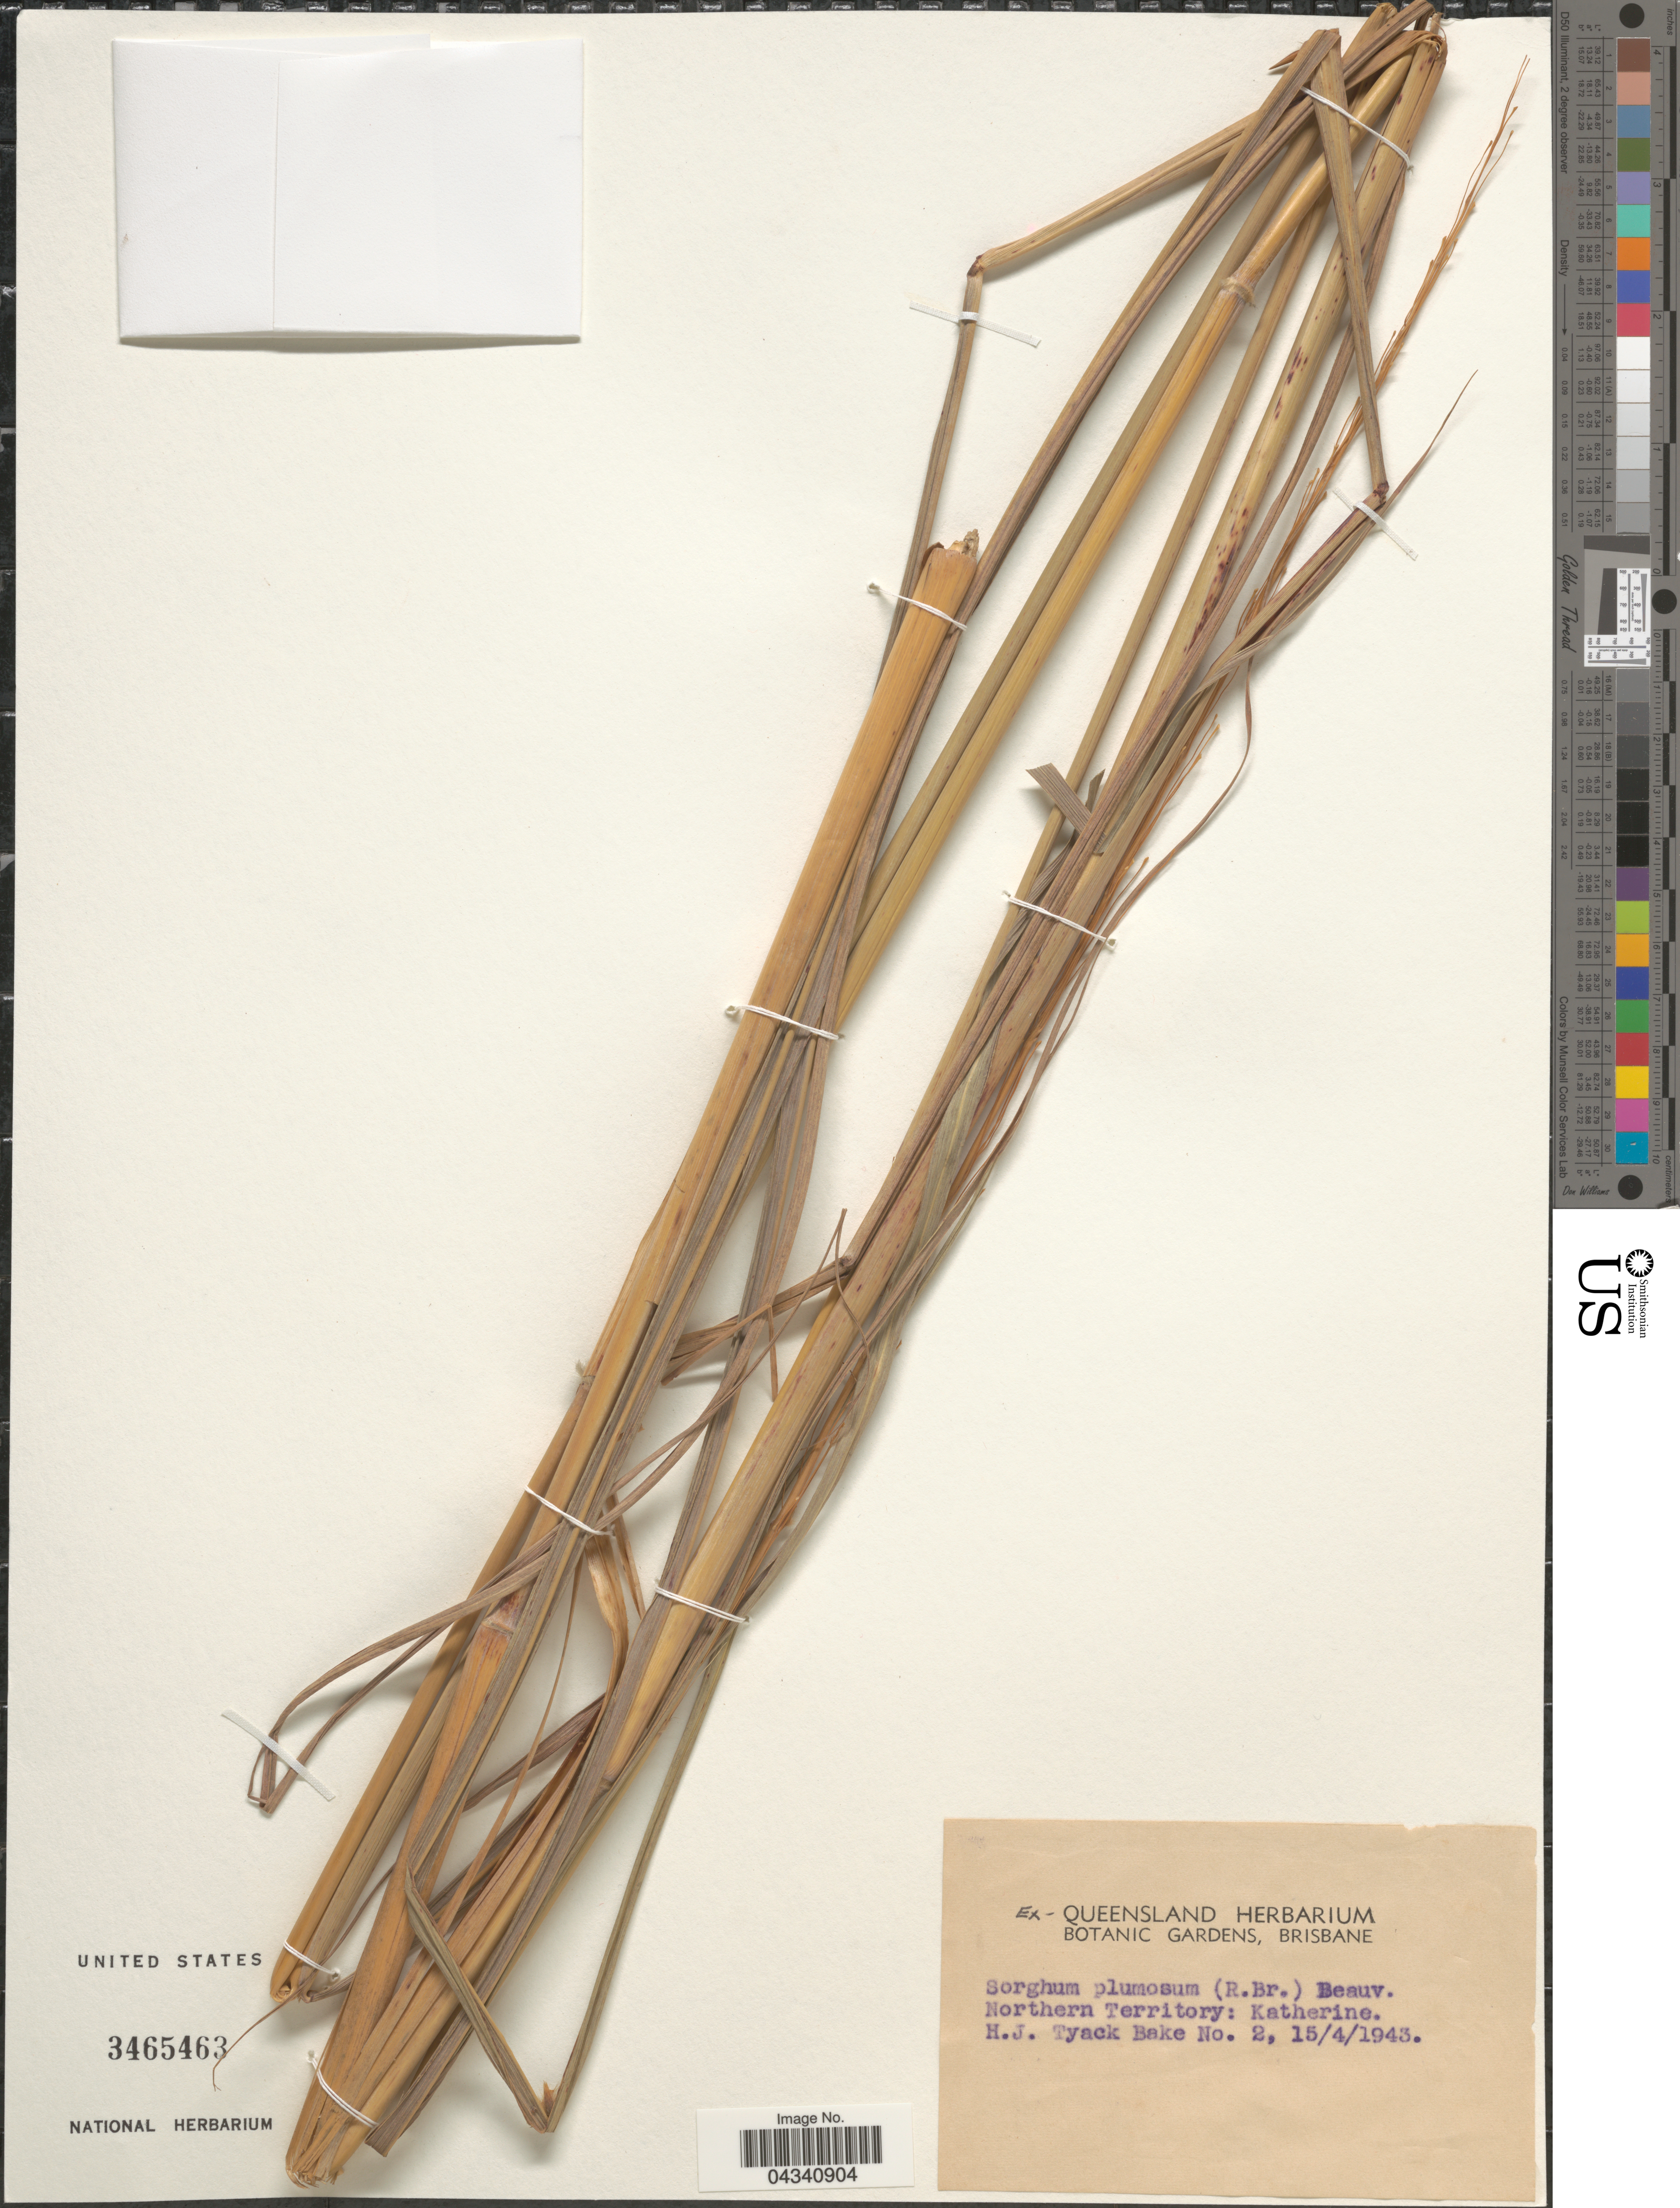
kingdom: Plantae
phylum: Tracheophyta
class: Liliopsida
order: Poales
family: Poaceae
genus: Sorghum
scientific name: Sorghum plumosum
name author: (R. Br.) P. Beauv.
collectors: H. Bake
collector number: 2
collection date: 1943-04-15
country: Australia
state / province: Northern Territory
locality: Katherine.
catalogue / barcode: US 3465463